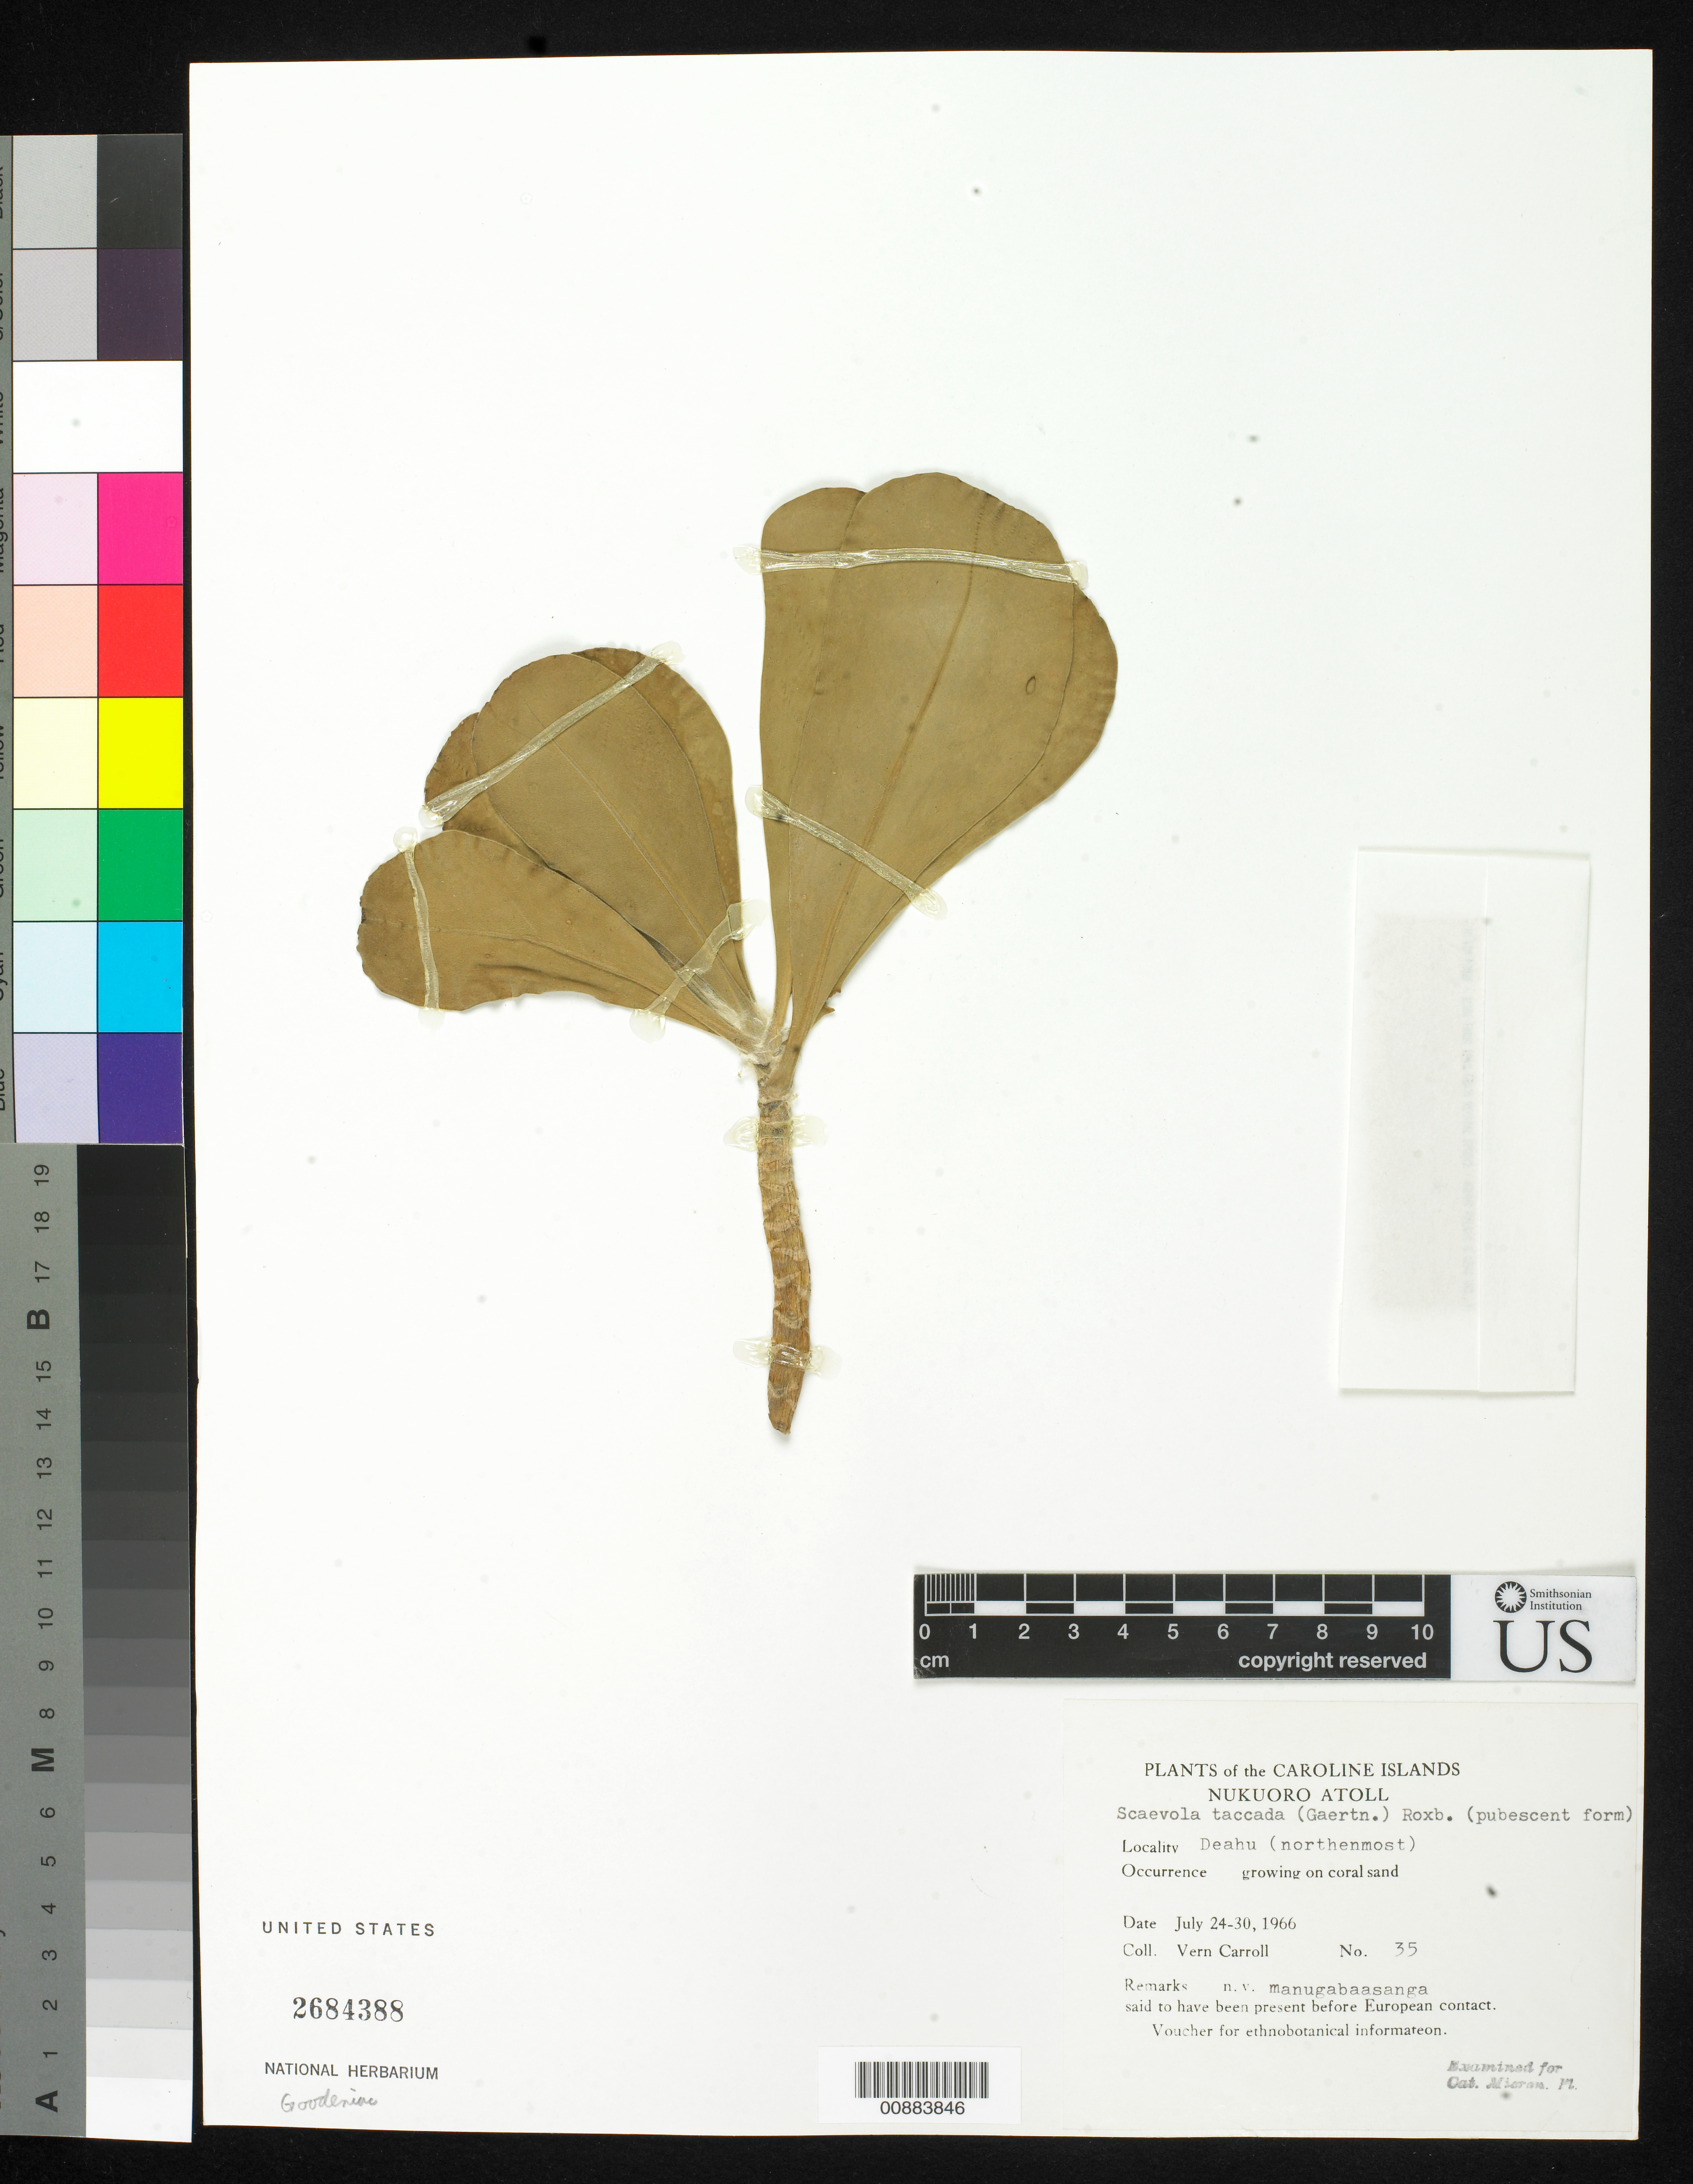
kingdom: Plantae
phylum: Tracheophyta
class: Magnoliopsida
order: Asterales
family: Goodeniaceae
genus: Scaevola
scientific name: Scaevola taccada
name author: (Gaertn.) Roxb.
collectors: V. Carroll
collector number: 35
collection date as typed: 24 Jul 1966 to 30 Jul 1966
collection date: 1966-07-24/1966-07-30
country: Micronesia, Federated States of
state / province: Pohnpei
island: Nukuoro Atoll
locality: Deahu (northernmost)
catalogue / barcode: US 2684388